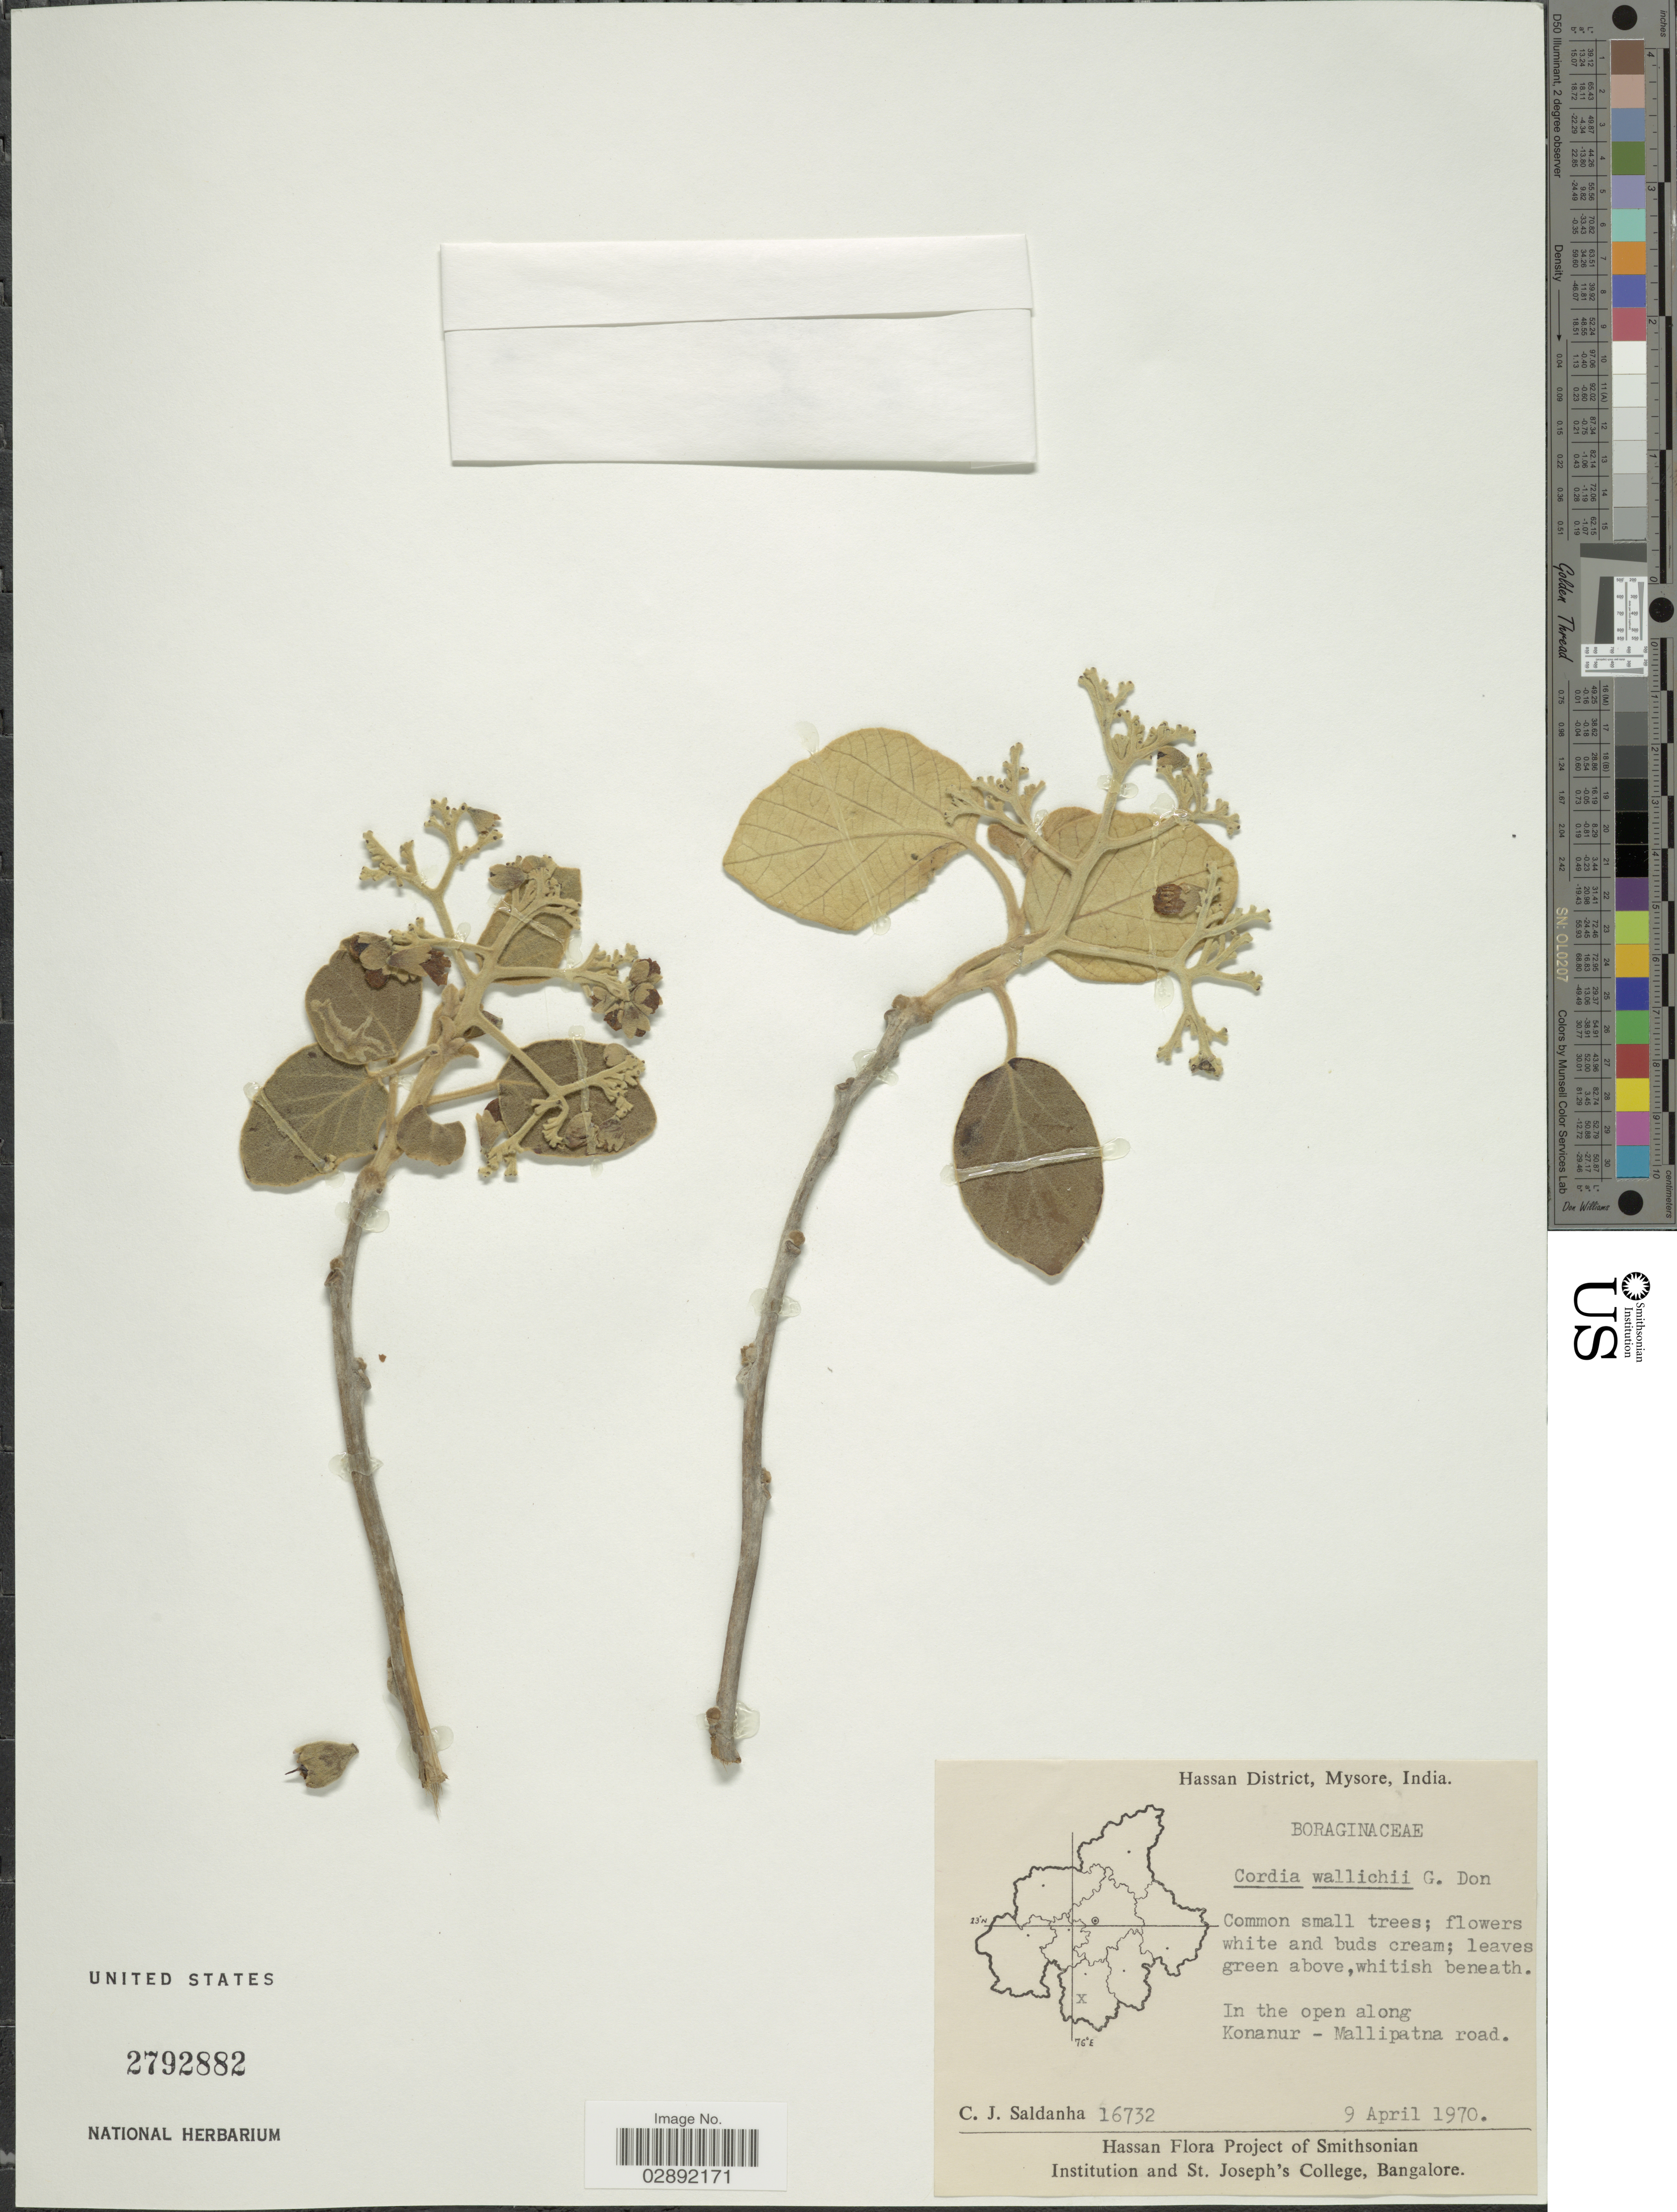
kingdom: Plantae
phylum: Tracheophyta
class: Magnoliopsida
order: Boraginales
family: Cordiaceae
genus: Cordia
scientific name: Cordia wallichii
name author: G. Don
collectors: C. J. Saldanha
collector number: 16732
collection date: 1970-04-09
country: India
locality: Hassan District, Mysore. In the open along Konanur - Mallipatna road.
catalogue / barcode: US 2792882